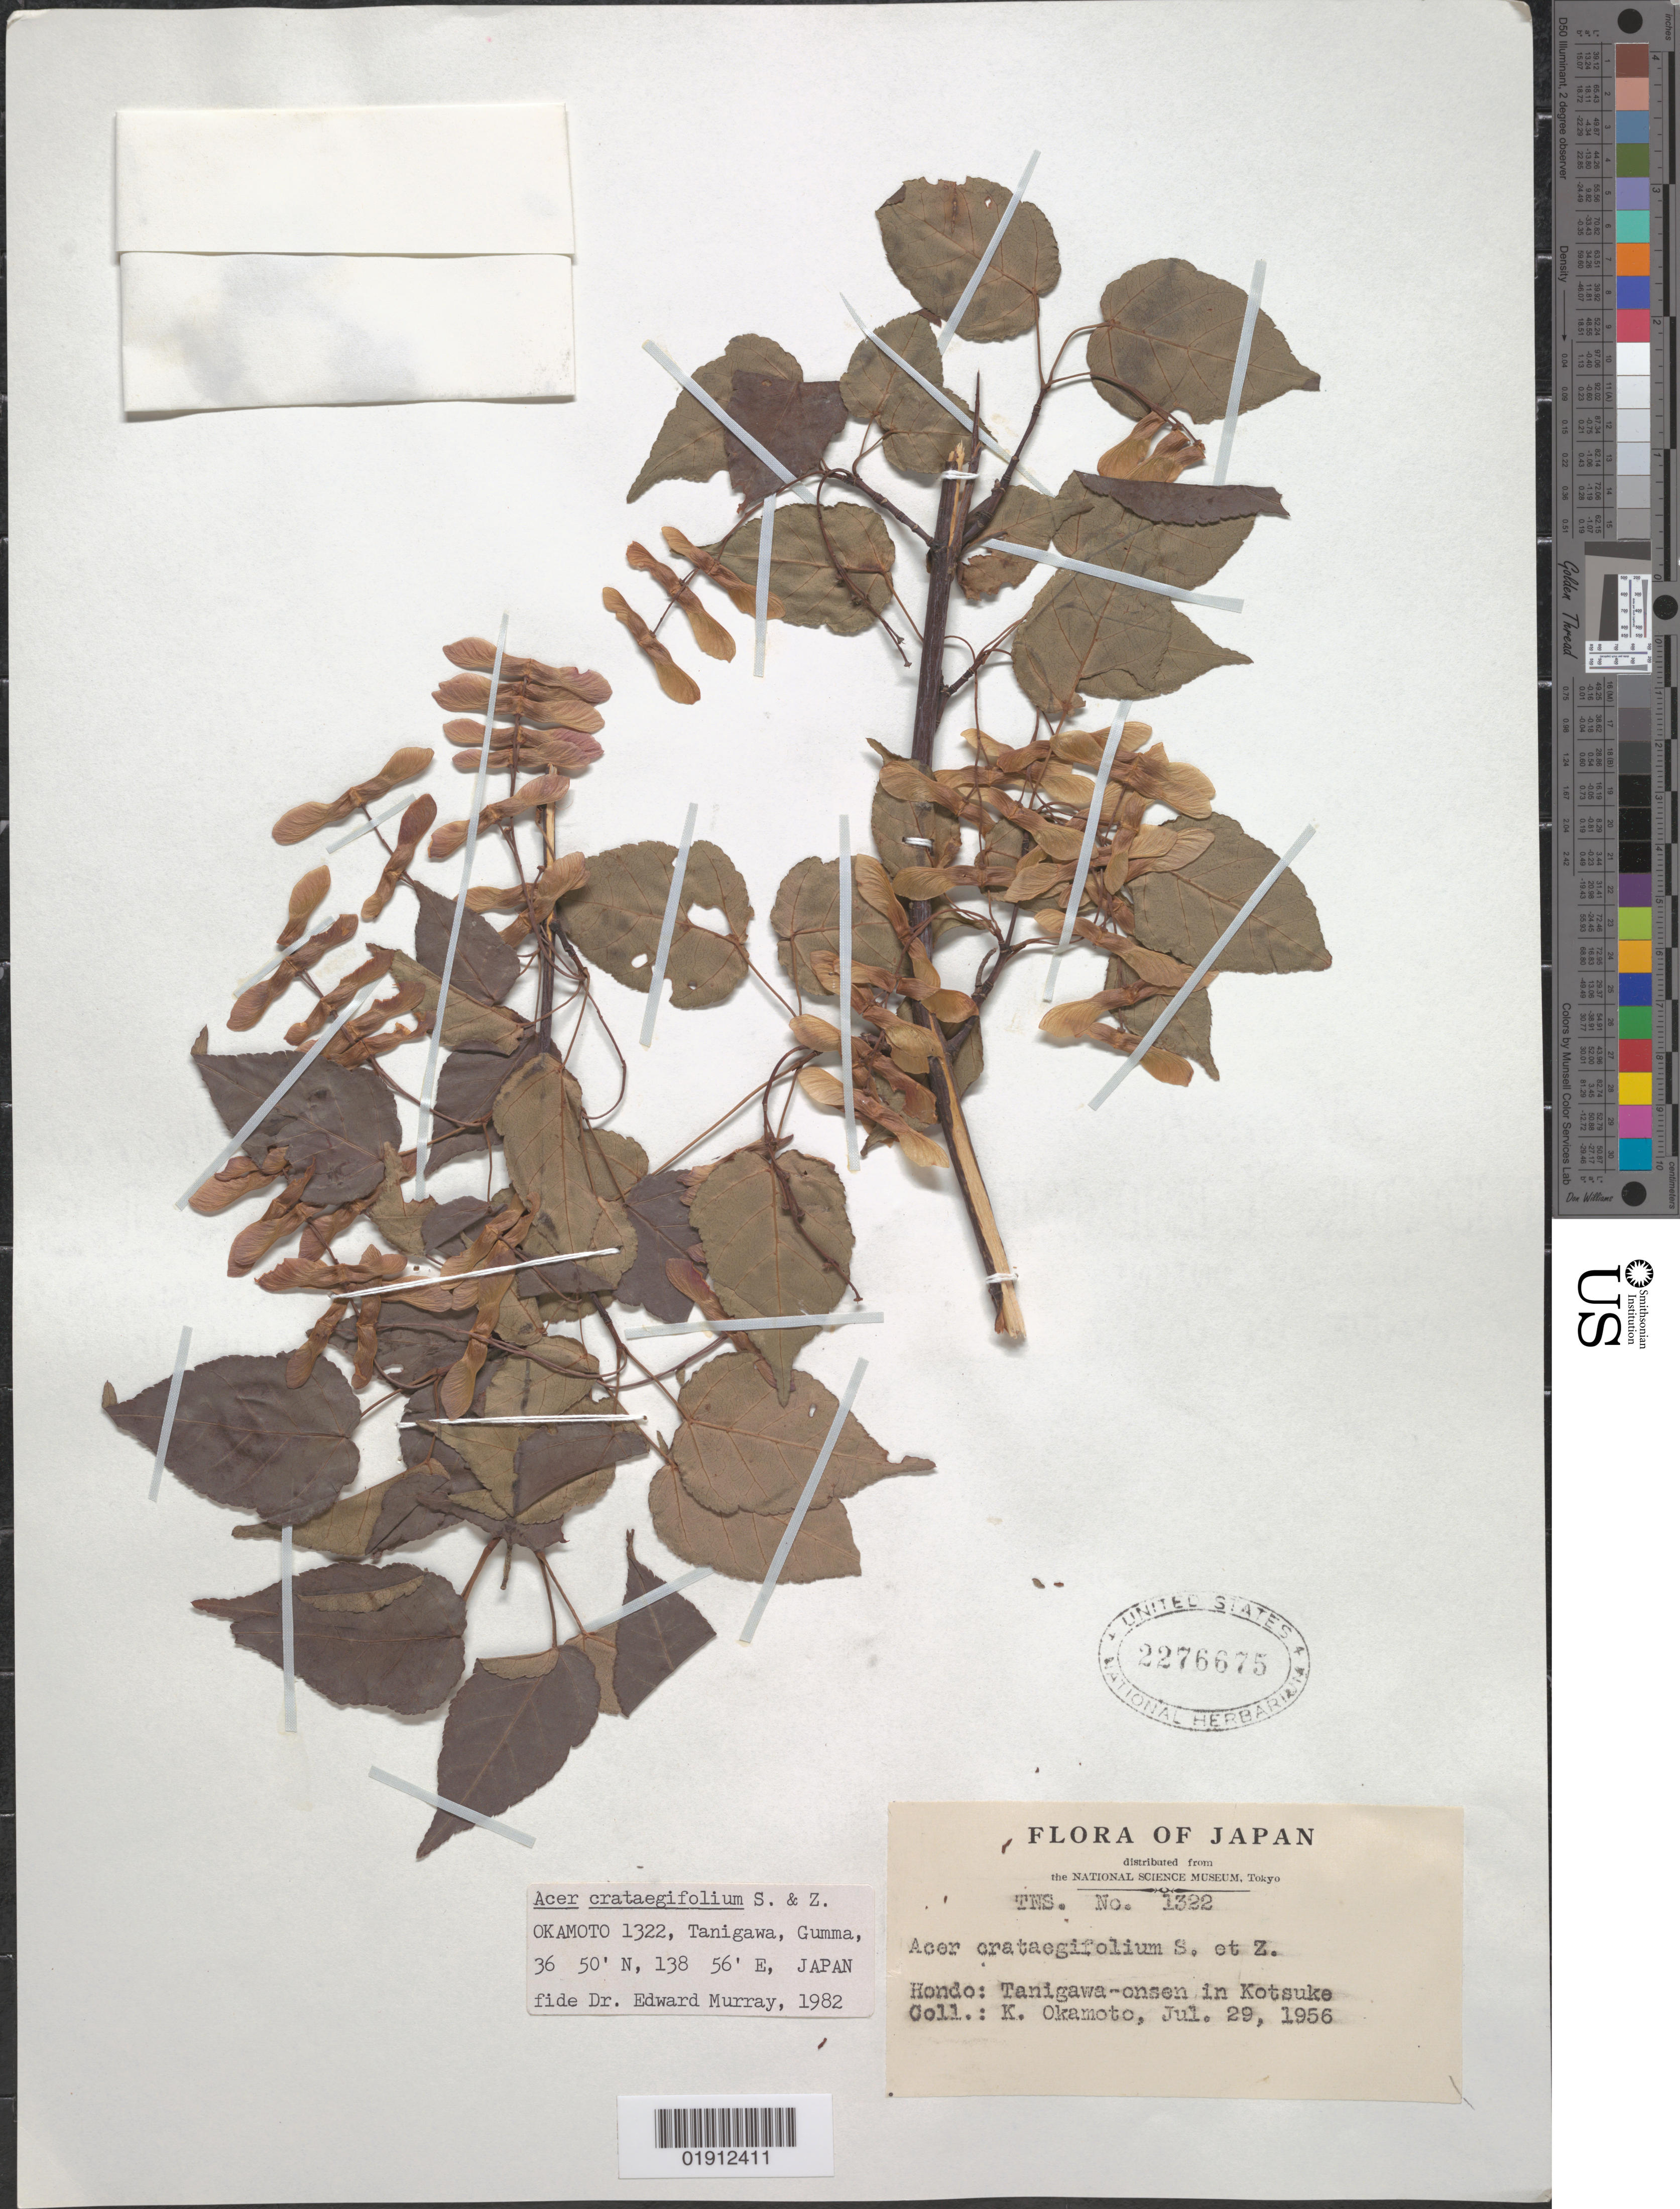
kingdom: Plantae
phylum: Tracheophyta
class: Magnoliopsida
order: Sapindales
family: Sapindaceae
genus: Acer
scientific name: Acer crataegifolium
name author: Siebold & Zucc.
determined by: Murray, Edward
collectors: K. Okamoto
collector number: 1322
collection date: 1956-07-29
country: Japan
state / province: Nara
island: Honshu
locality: Hondo [Honshu], Tanigawa-onsen in Kotsuke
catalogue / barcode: US 2276675